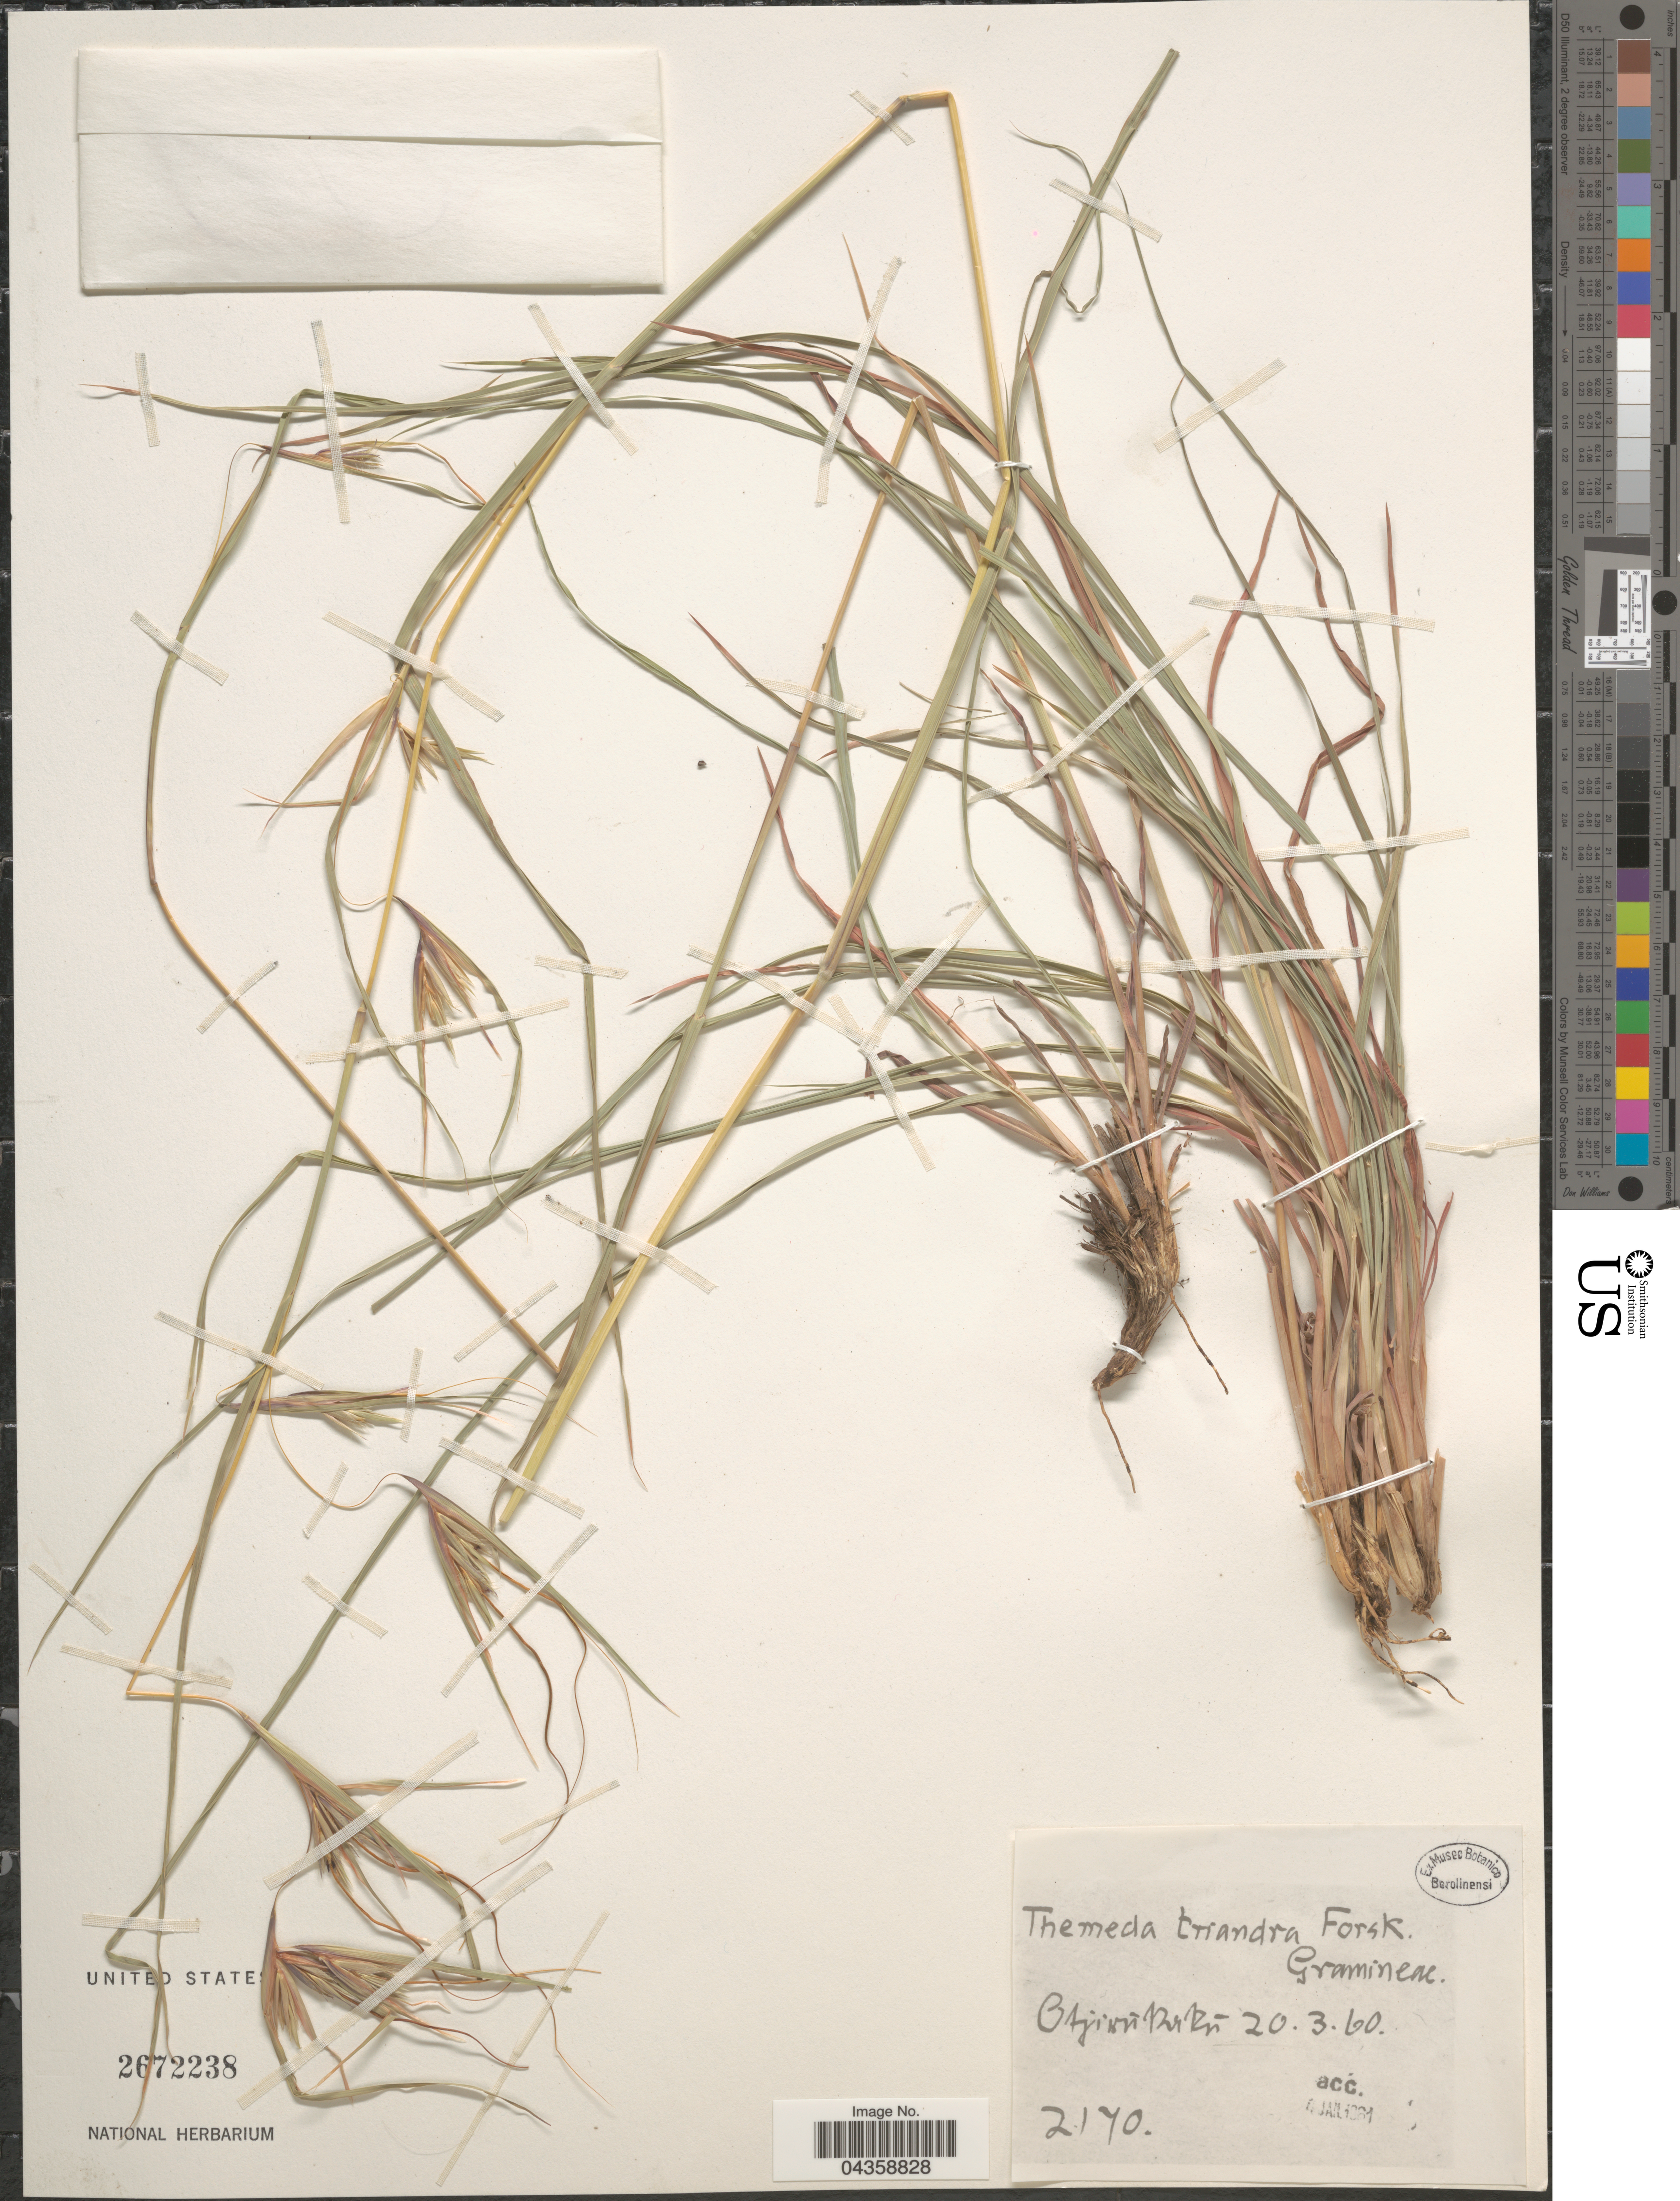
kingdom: Plantae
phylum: Tracheophyta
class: Liliopsida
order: Poales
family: Poaceae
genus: Themeda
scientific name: Themeda triandra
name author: Forssk.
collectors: ex Museo Botanico Berolinensi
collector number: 2170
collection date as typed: Transcribed d/m/y: 20/3/60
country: Namibia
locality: Otjirukaku.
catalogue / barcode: US 2672238